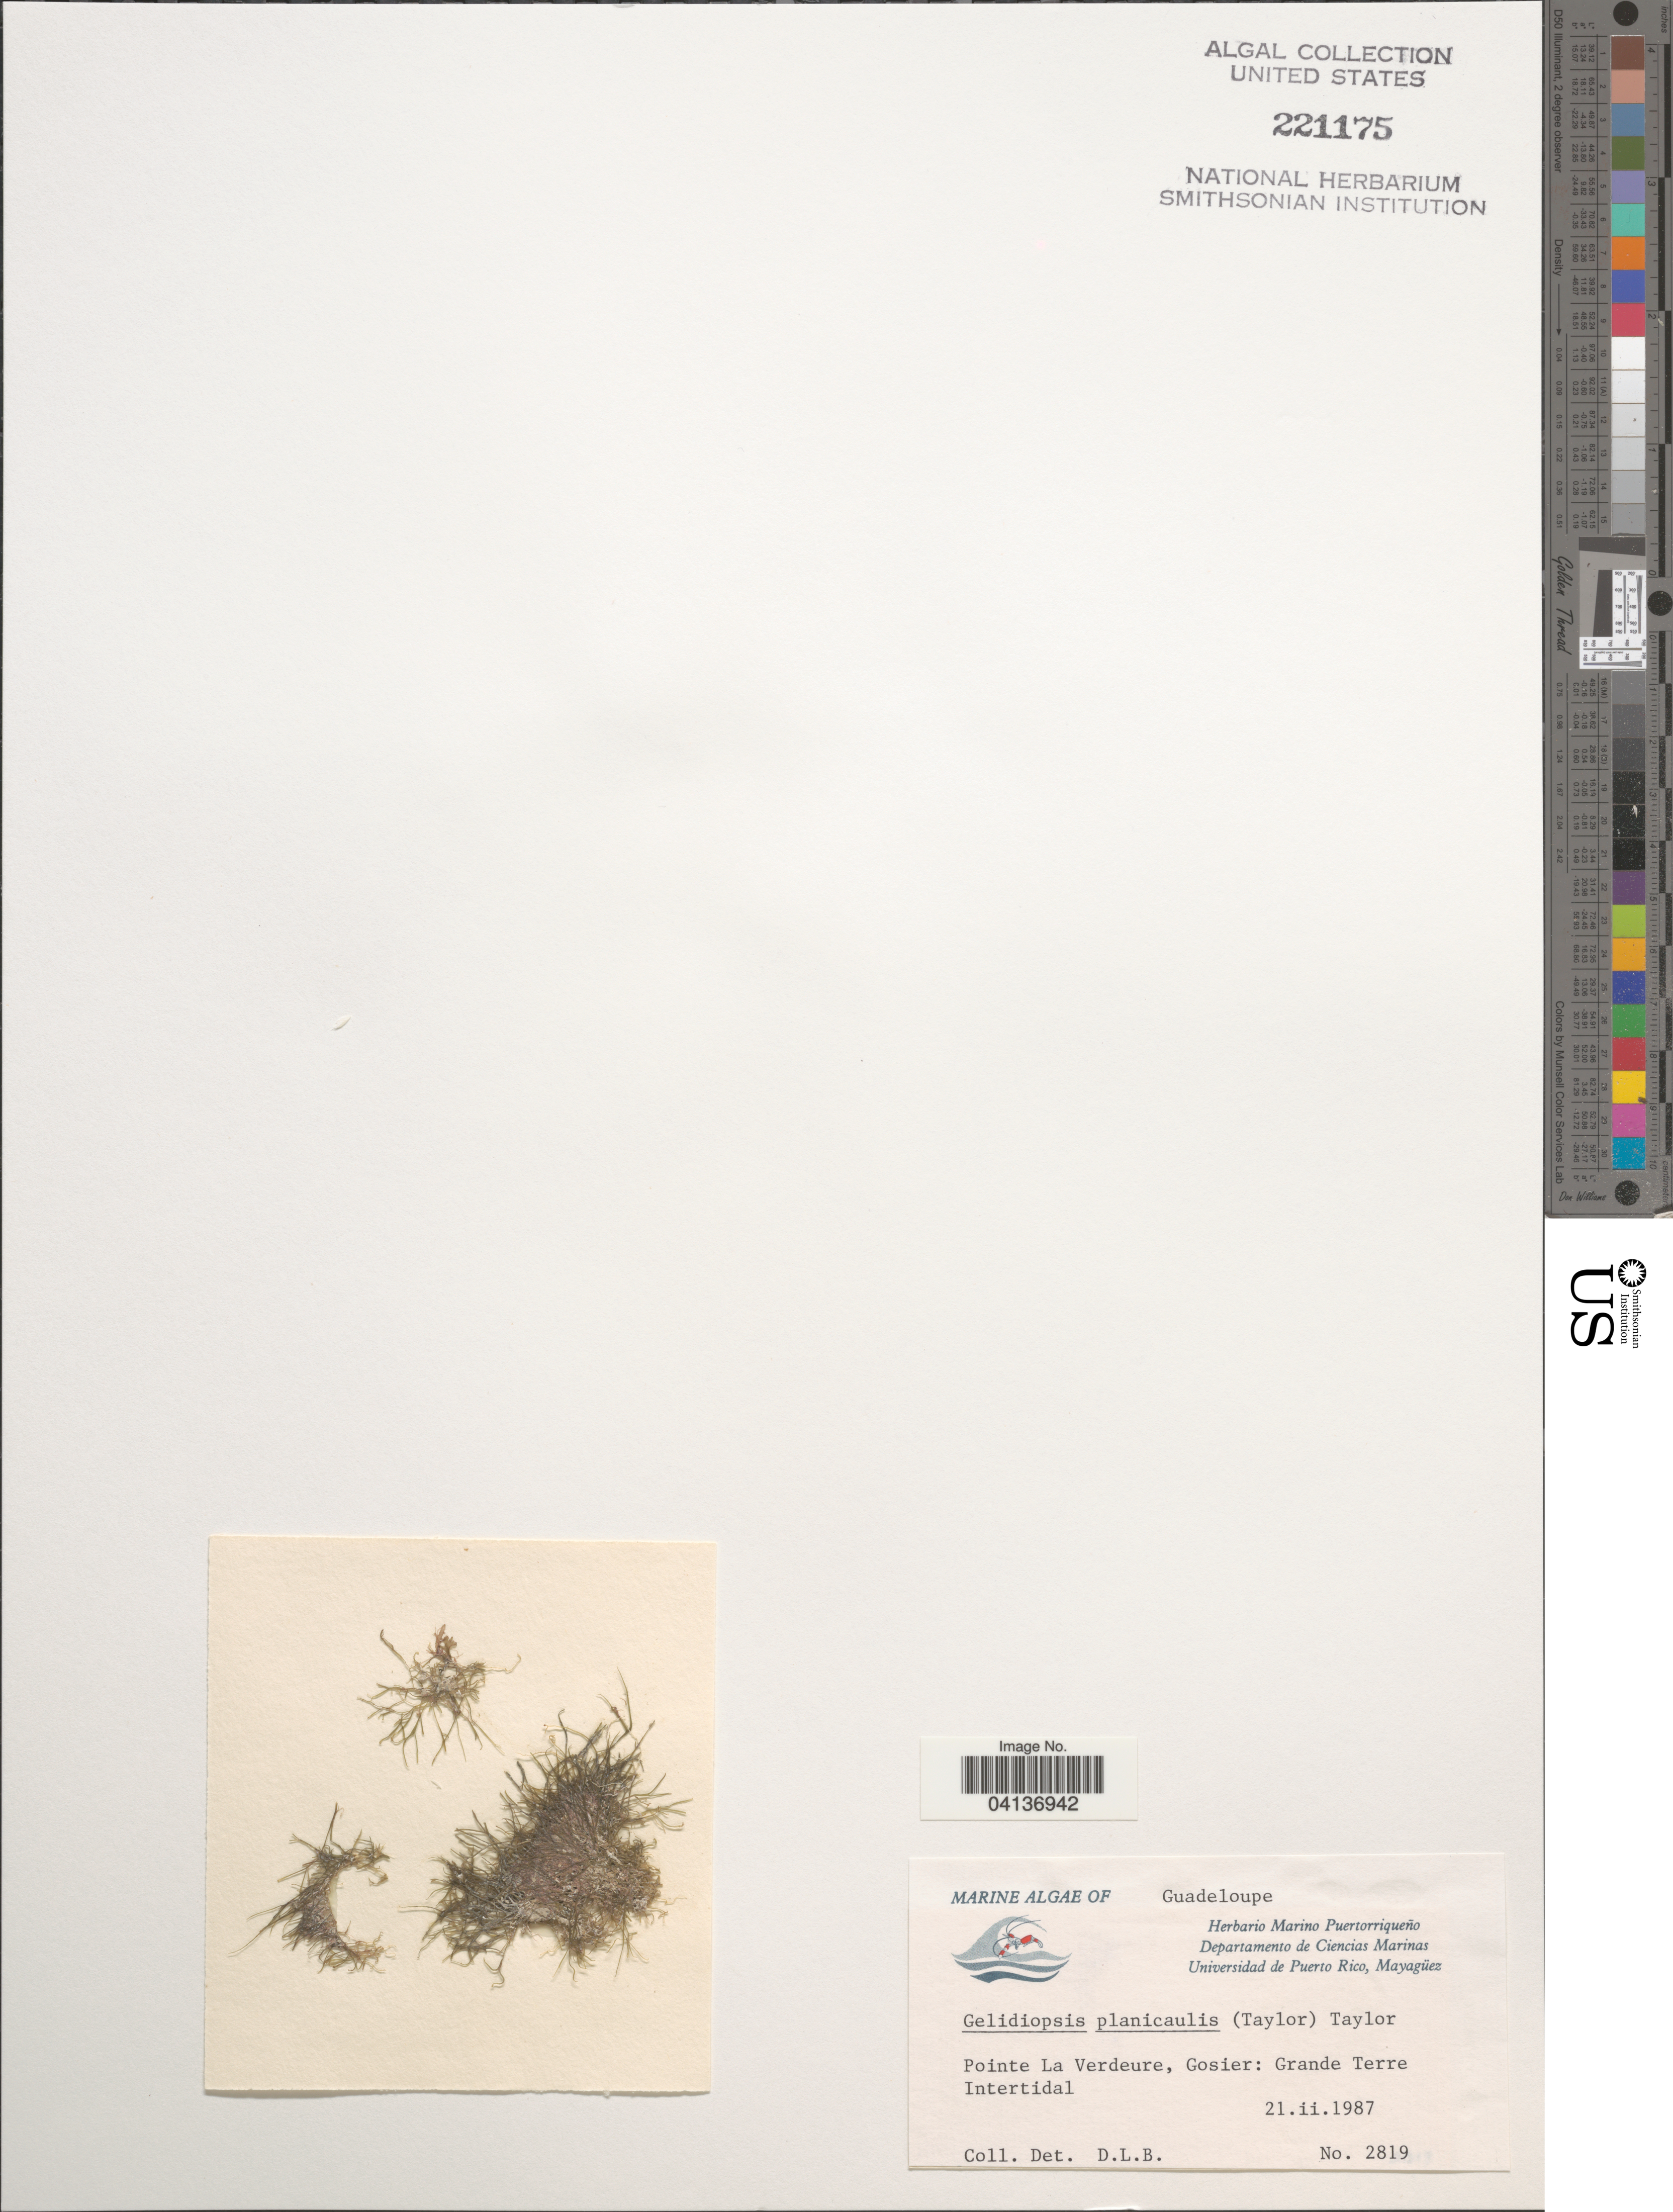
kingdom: Plantae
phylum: Rhodophyta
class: Florideophyceae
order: Rhodymeniales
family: Lomentariaceae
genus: Ceratodictyon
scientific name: Ceratodictyon planicaule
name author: (W.R. Taylor) M.J. Wynne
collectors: D. L. B.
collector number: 2819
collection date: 1987-02-21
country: Guadeloupe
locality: Pointe La Verdeure, Gosier: Grande Terre.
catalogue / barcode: US 221175